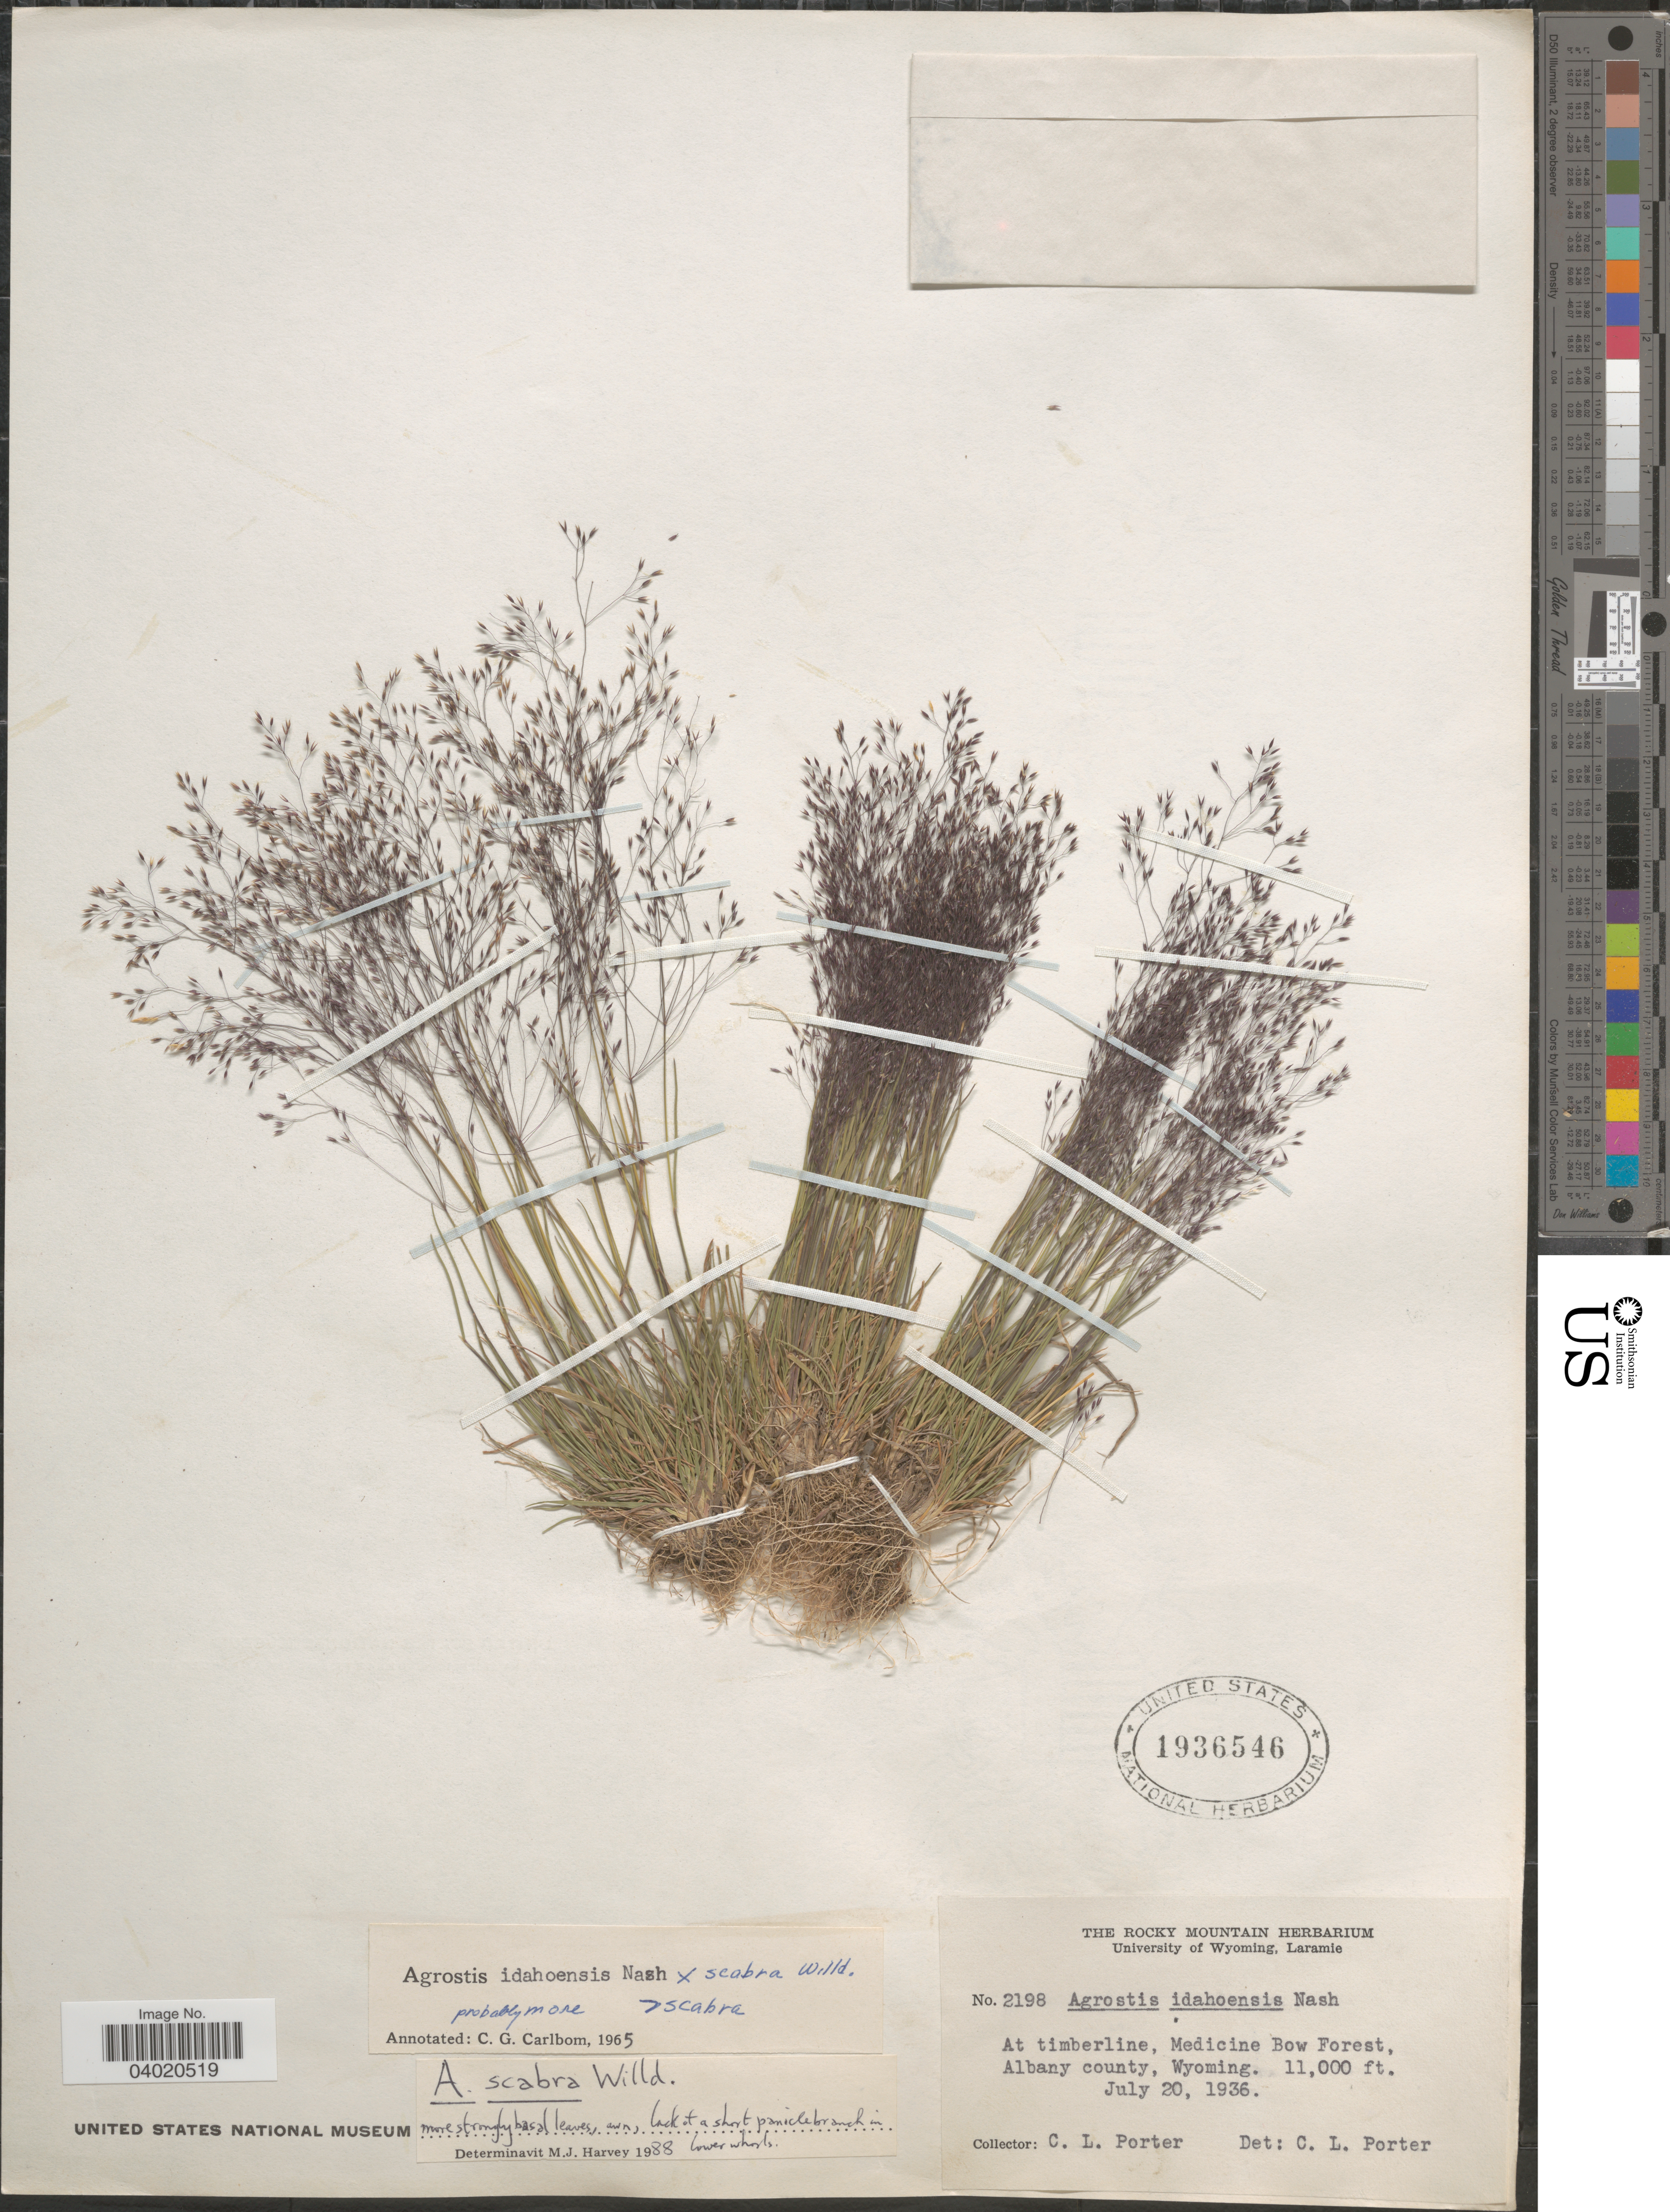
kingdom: Plantae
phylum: Tracheophyta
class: Liliopsida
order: Poales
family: Poaceae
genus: Agrostis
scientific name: Agrostis idahoensis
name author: Nash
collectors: C. L. Porter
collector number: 2198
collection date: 1936-07-20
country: United States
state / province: Wyoming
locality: At timberline, Medicine Bow Forest, Albany county.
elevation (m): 3353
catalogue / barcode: US 1936546